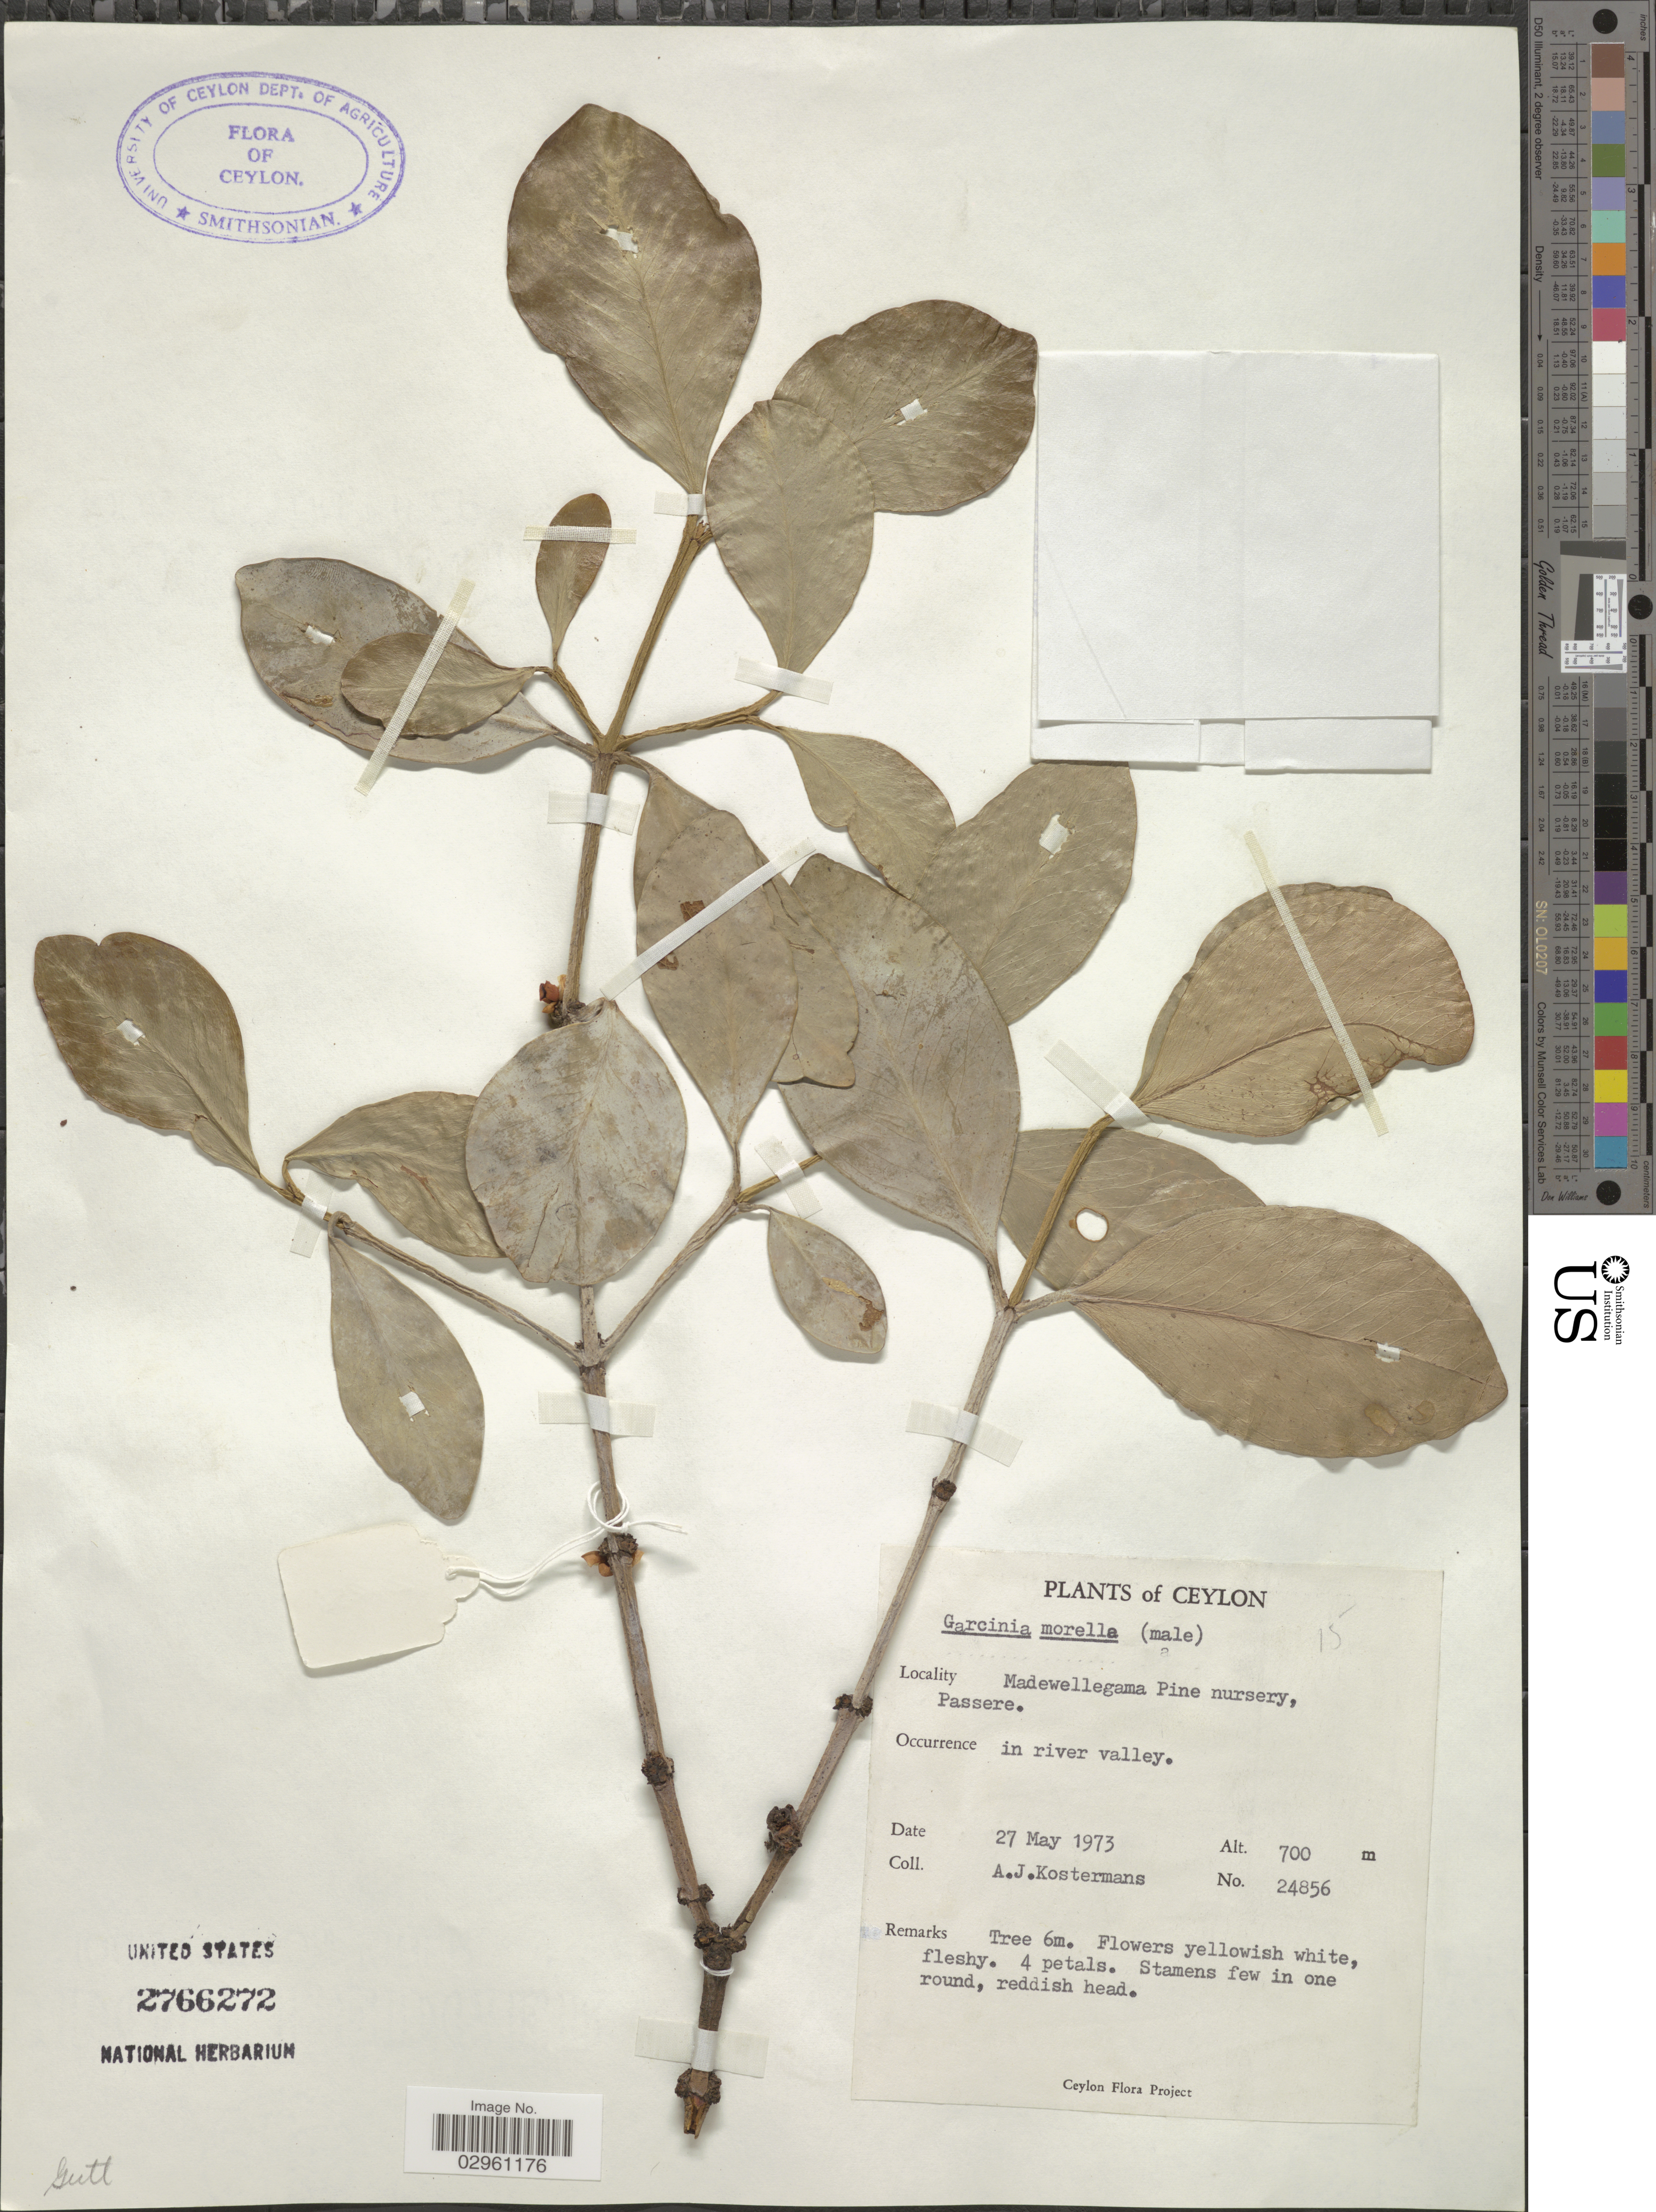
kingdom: Plantae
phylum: Tracheophyta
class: Magnoliopsida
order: Malpighiales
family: Clusiaceae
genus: Garcinia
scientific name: Garcinia morella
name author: (Gaertn.) Desr.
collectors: A. J. G. Kostermans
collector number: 24856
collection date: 1973-05-27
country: Sri Lanka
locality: Ceylon. Madewellegama Pine nursery, Passere. In river valley.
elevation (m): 700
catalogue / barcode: US 2766272